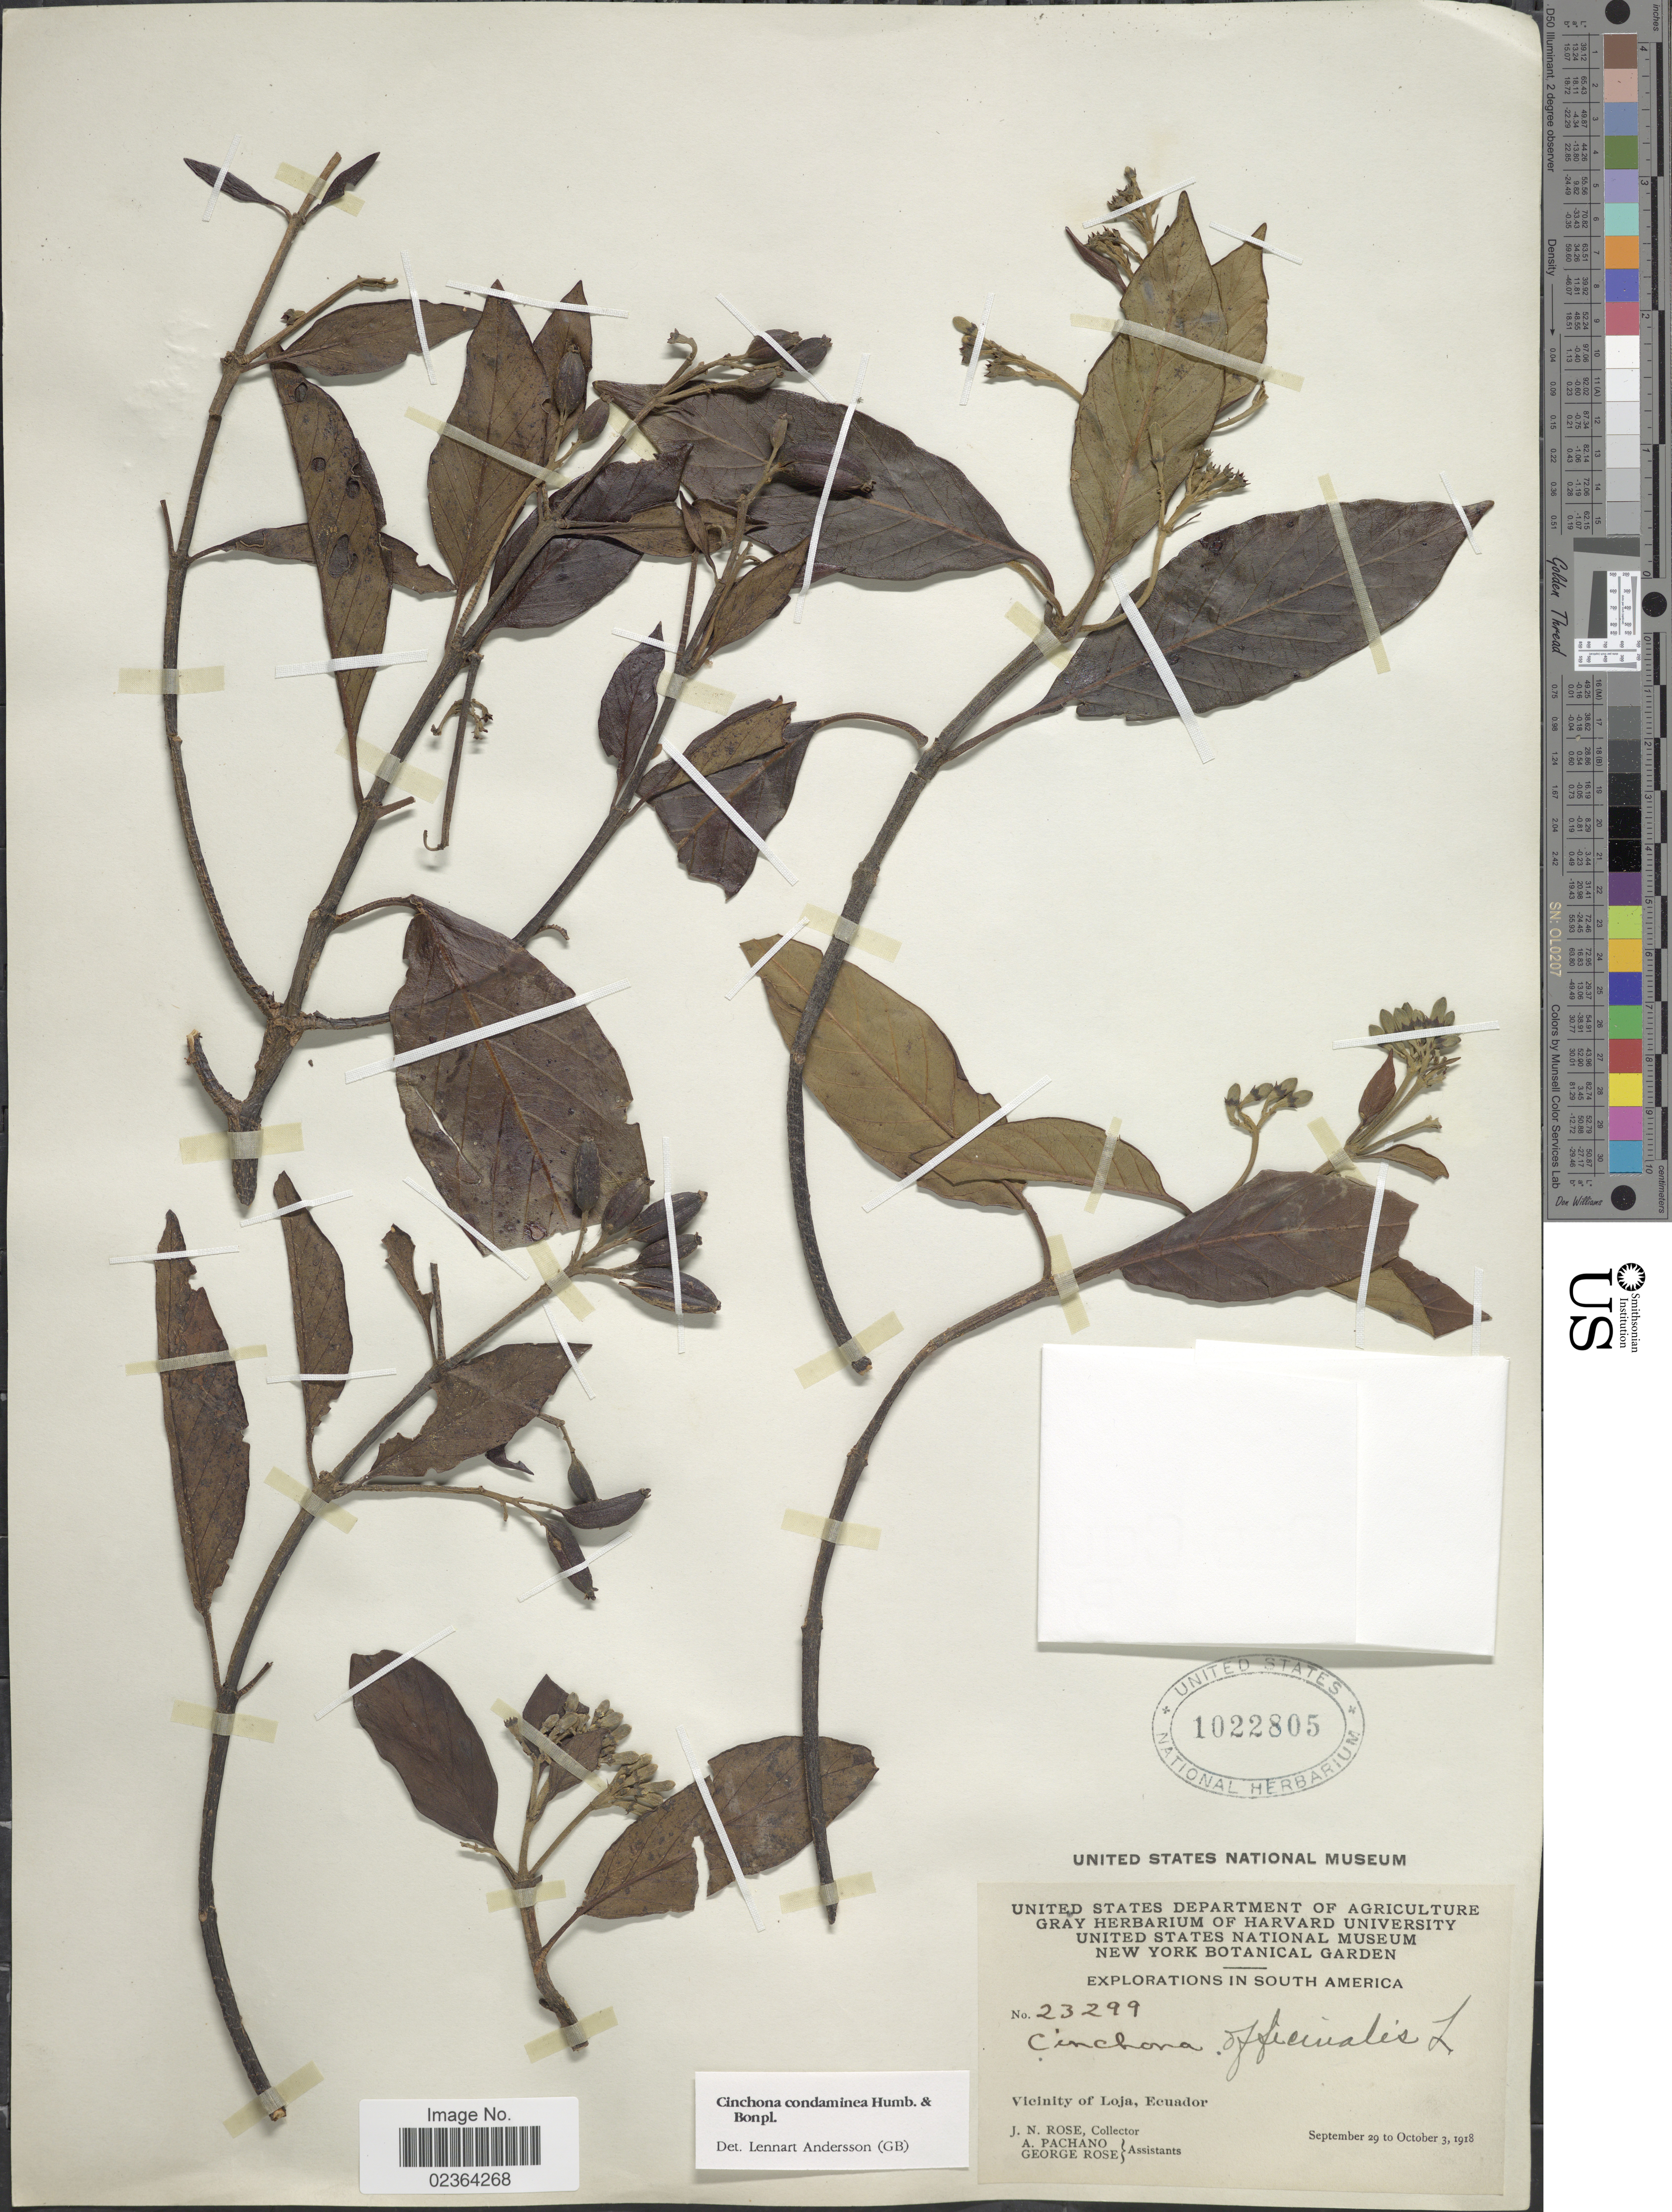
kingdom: Plantae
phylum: Tracheophyta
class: Magnoliopsida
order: Gentianales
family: Rubiaceae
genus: Cinchona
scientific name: Cinchona condaminea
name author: Humb. & Bonpl.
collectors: J. N. Rose, A. Pachano & G. Rose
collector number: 23299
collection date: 1918-09-29/1918-10-03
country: Ecuador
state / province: Loja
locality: Vicinity of Loja, Ecuador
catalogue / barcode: US 1022805